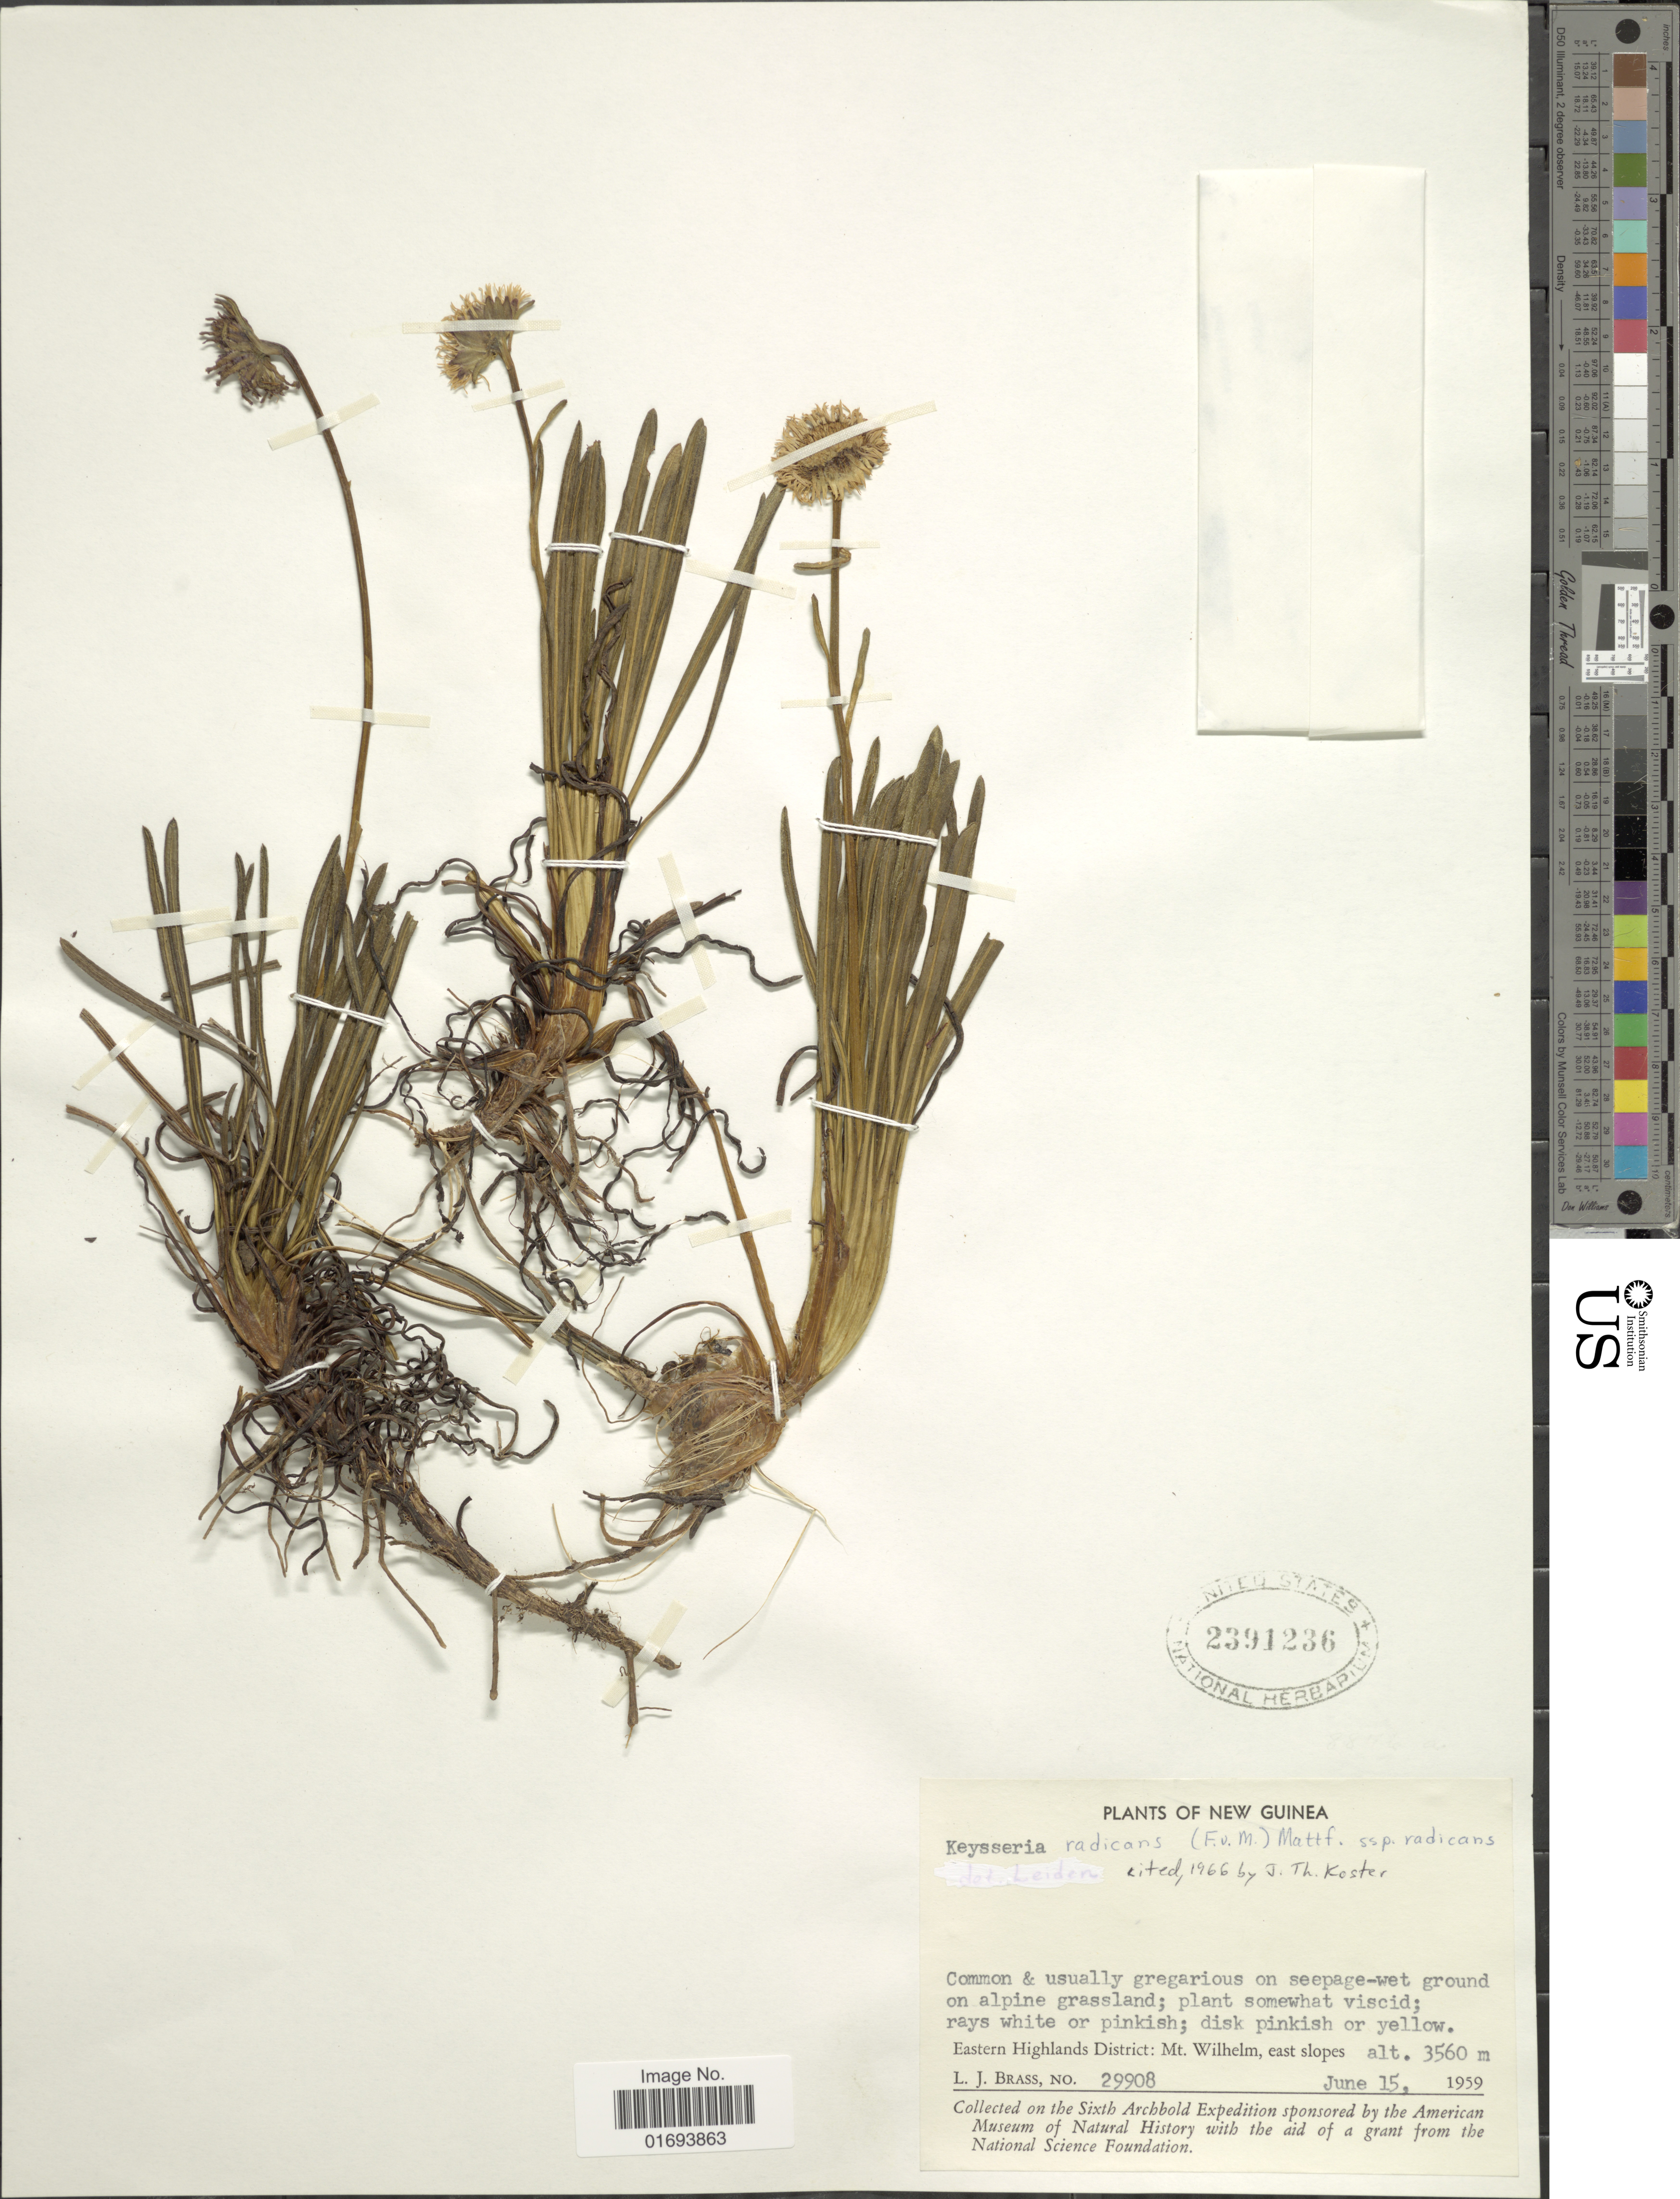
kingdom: Plantae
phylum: Tracheophyta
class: Magnoliopsida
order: Asterales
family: Asteraceae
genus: Keysseria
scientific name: Keysseria radicans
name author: (F. Muell.) Mattf.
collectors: L. J. Brass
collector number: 29908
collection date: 1959-06-15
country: Papua New Guinea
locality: New Guinea. Eastern Highlands Districts: Mt. Wilhelm, east slopes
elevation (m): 3560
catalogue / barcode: US 2391236